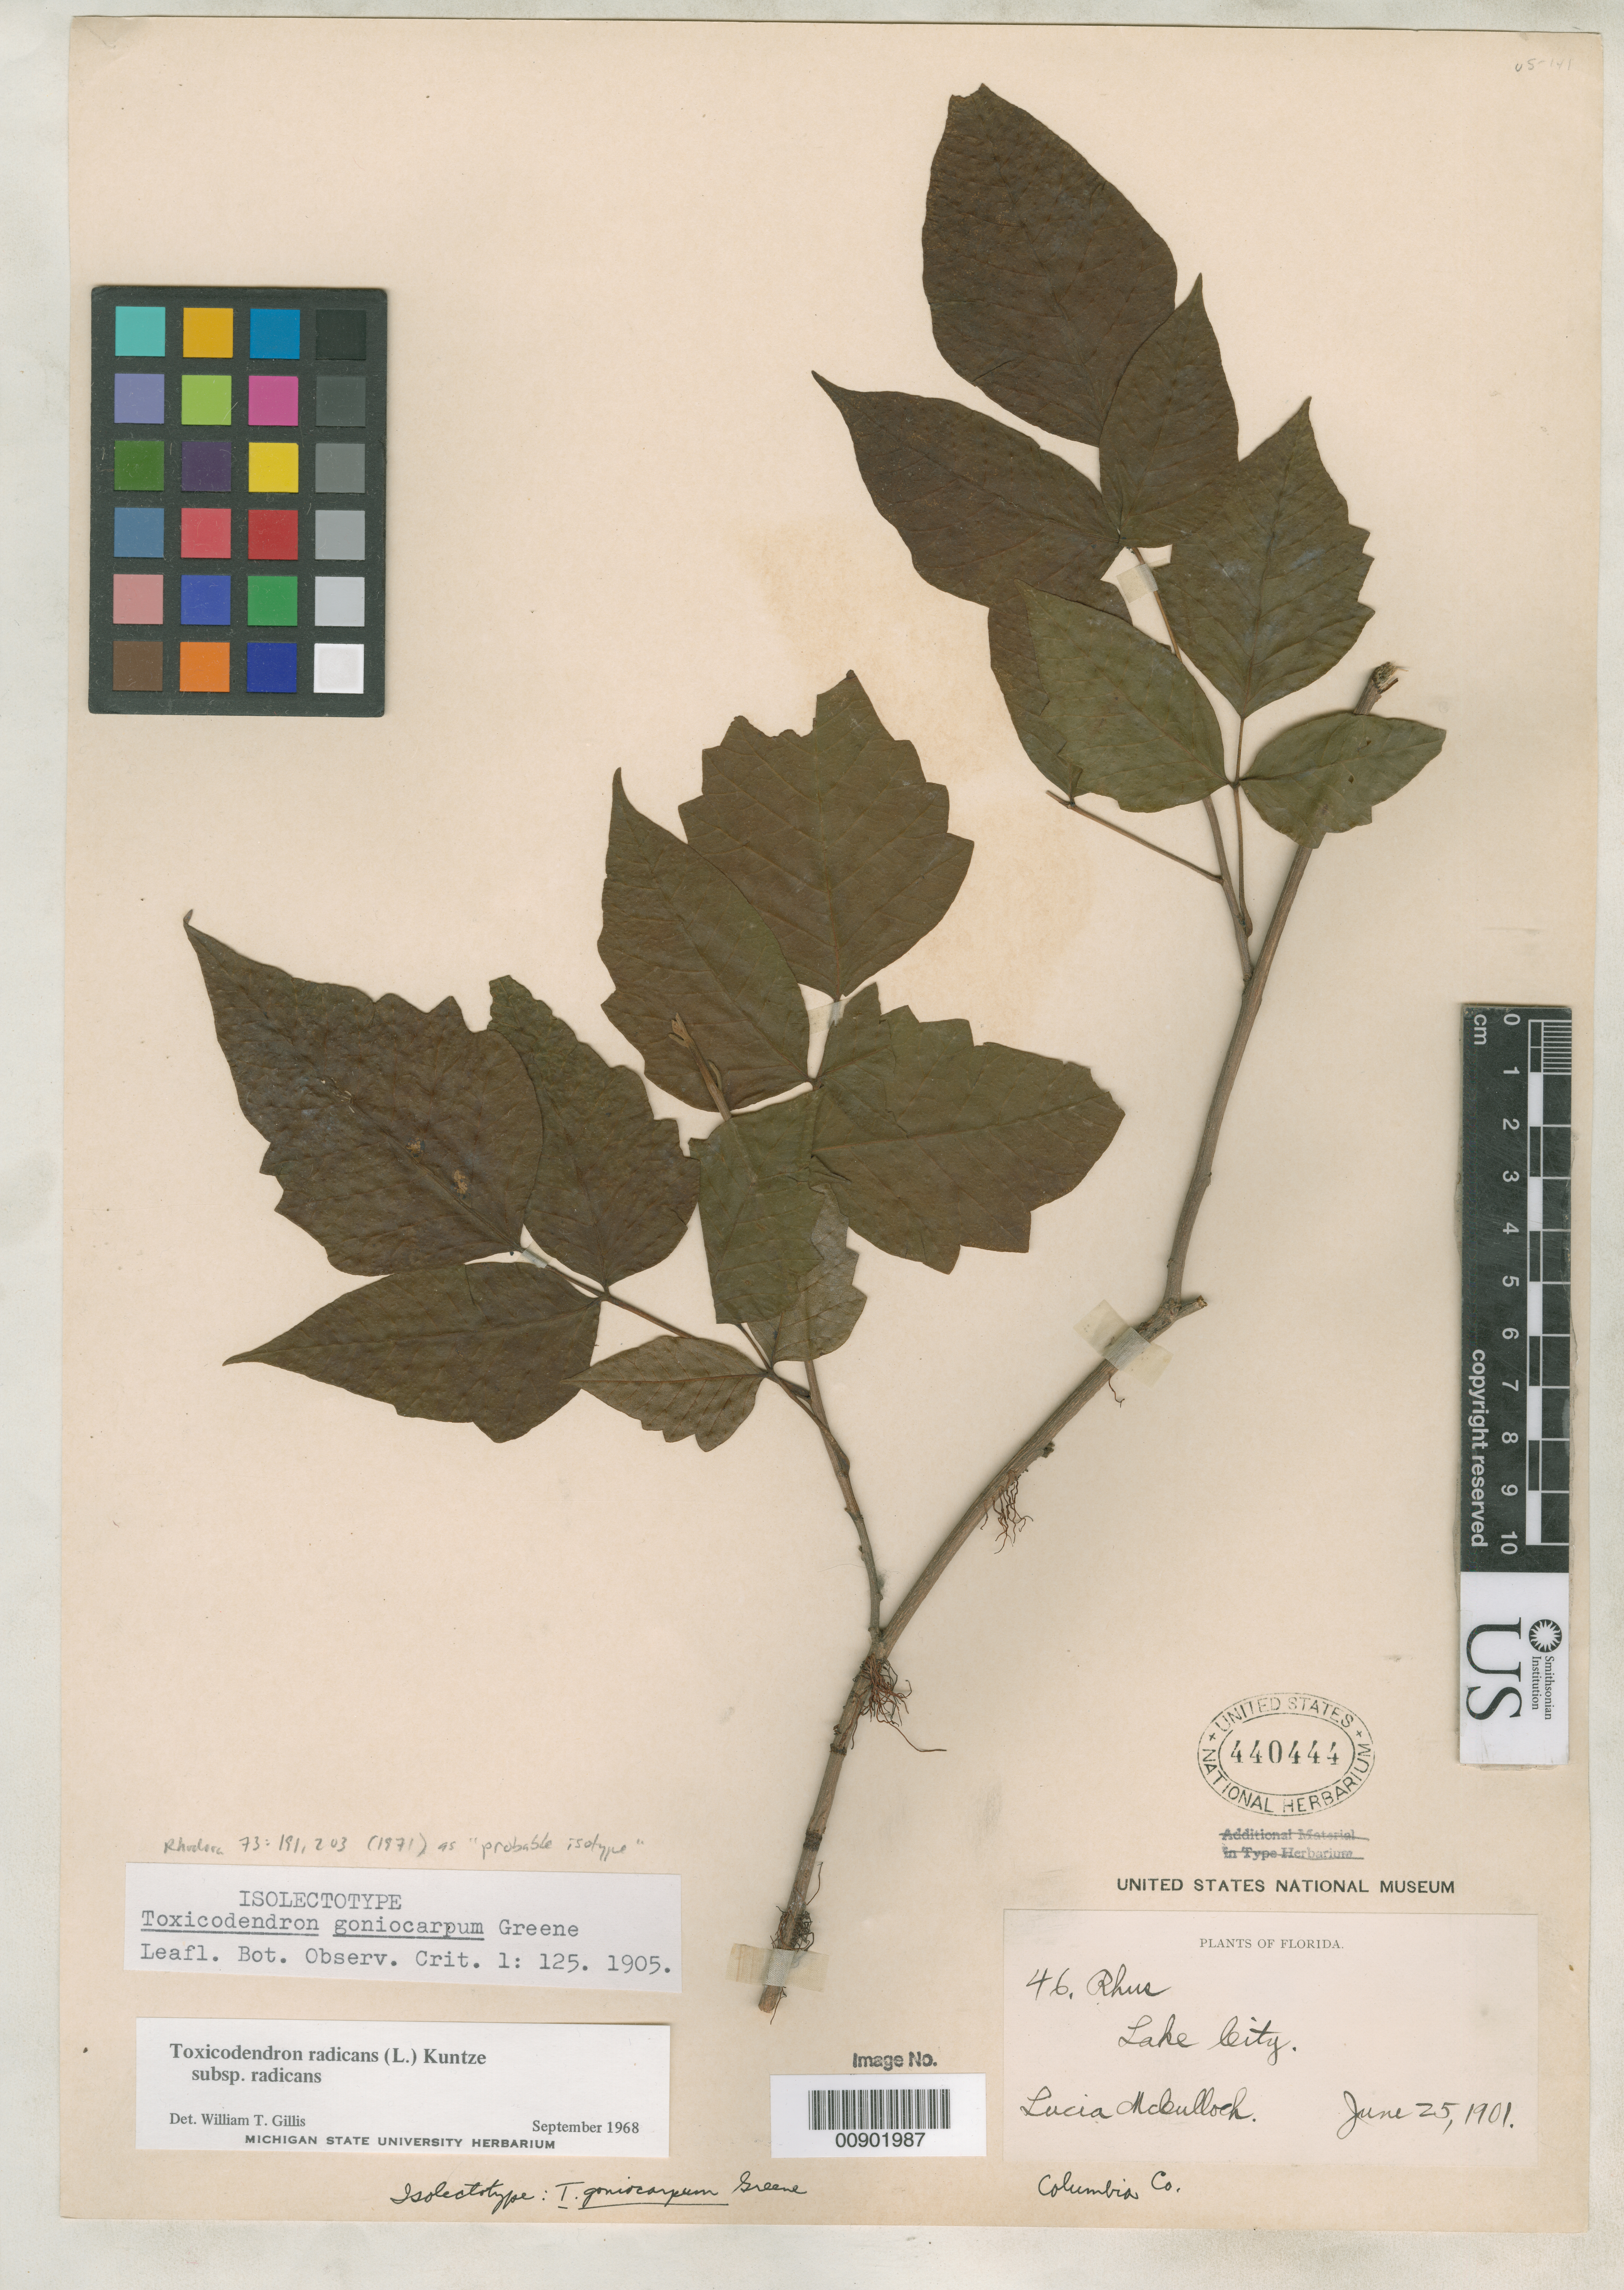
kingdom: Plantae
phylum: Tracheophyta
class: Magnoliopsida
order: Sapindales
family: Anacardiaceae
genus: Toxicodendron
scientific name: Toxicodendron goniocarpum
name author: Greene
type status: Isolectotype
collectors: L. McCulloch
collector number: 46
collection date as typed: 25 Jun 1901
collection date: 1901-06-25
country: United States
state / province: Florida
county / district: Columbia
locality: Lake City.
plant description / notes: Publication cites "Lake City, Florida, 25 Jun 1901, Lucia McCulloch in U.S. Herb." which matches 2 sheets at US. McCulloch 45 designated as lectotype by Gillis, but McCulloch 46 cited as "probable isotype" (Rhodora 73: 191, 203).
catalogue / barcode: US 440444